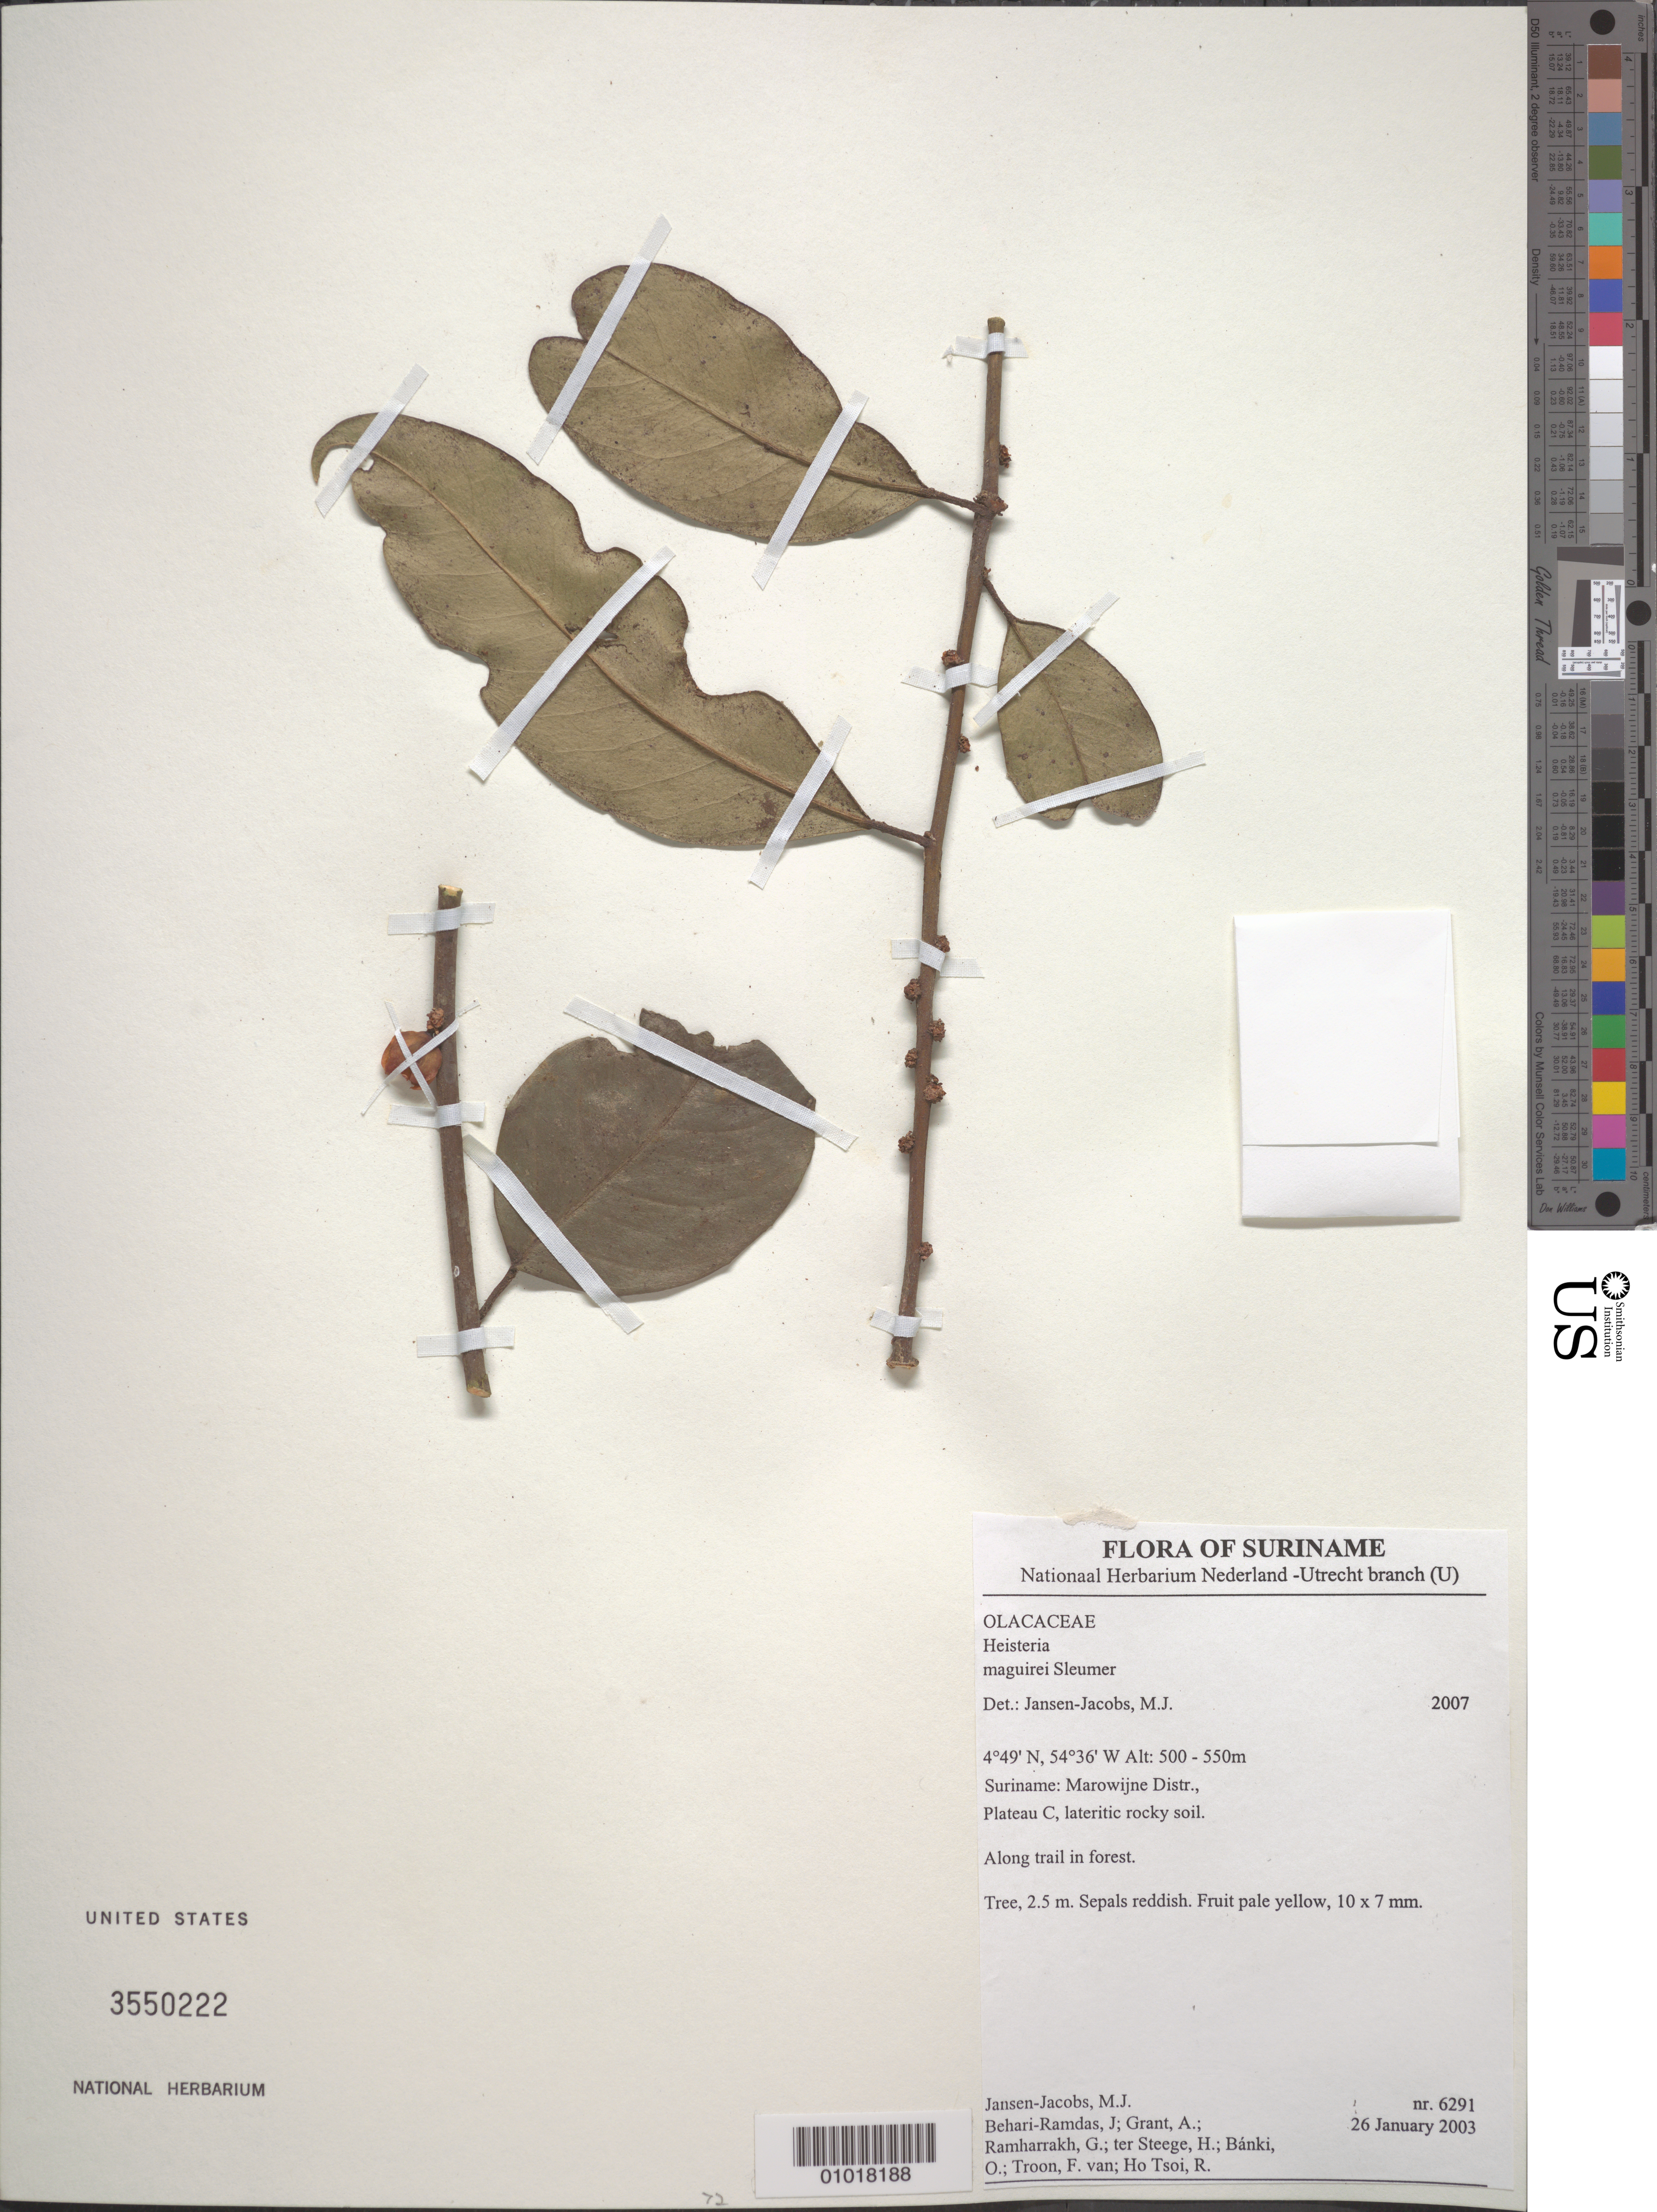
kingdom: Plantae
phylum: Tracheophyta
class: Magnoliopsida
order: Santalales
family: Erythropalaceae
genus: Heisteria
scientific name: Heisteria maguirei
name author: Sleumer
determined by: Jansen-Jacobs, M. J., (U), Nationaal Herbarium Nederland, Utrecht University branch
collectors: M. J. Jansen-Jacobs, J. Behari-Ramdas, A. Grant, G. Ramharrakh, H. ter Steege, O. Bánki, F. Van Troon & R. Ho Tsoi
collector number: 6291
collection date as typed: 26-Jan-03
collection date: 2003-01-26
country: Suriname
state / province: Marowijne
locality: Nassau Mts., Plateau C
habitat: Lateritic rocky soil; along trail in forest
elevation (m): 500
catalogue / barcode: US 3550222